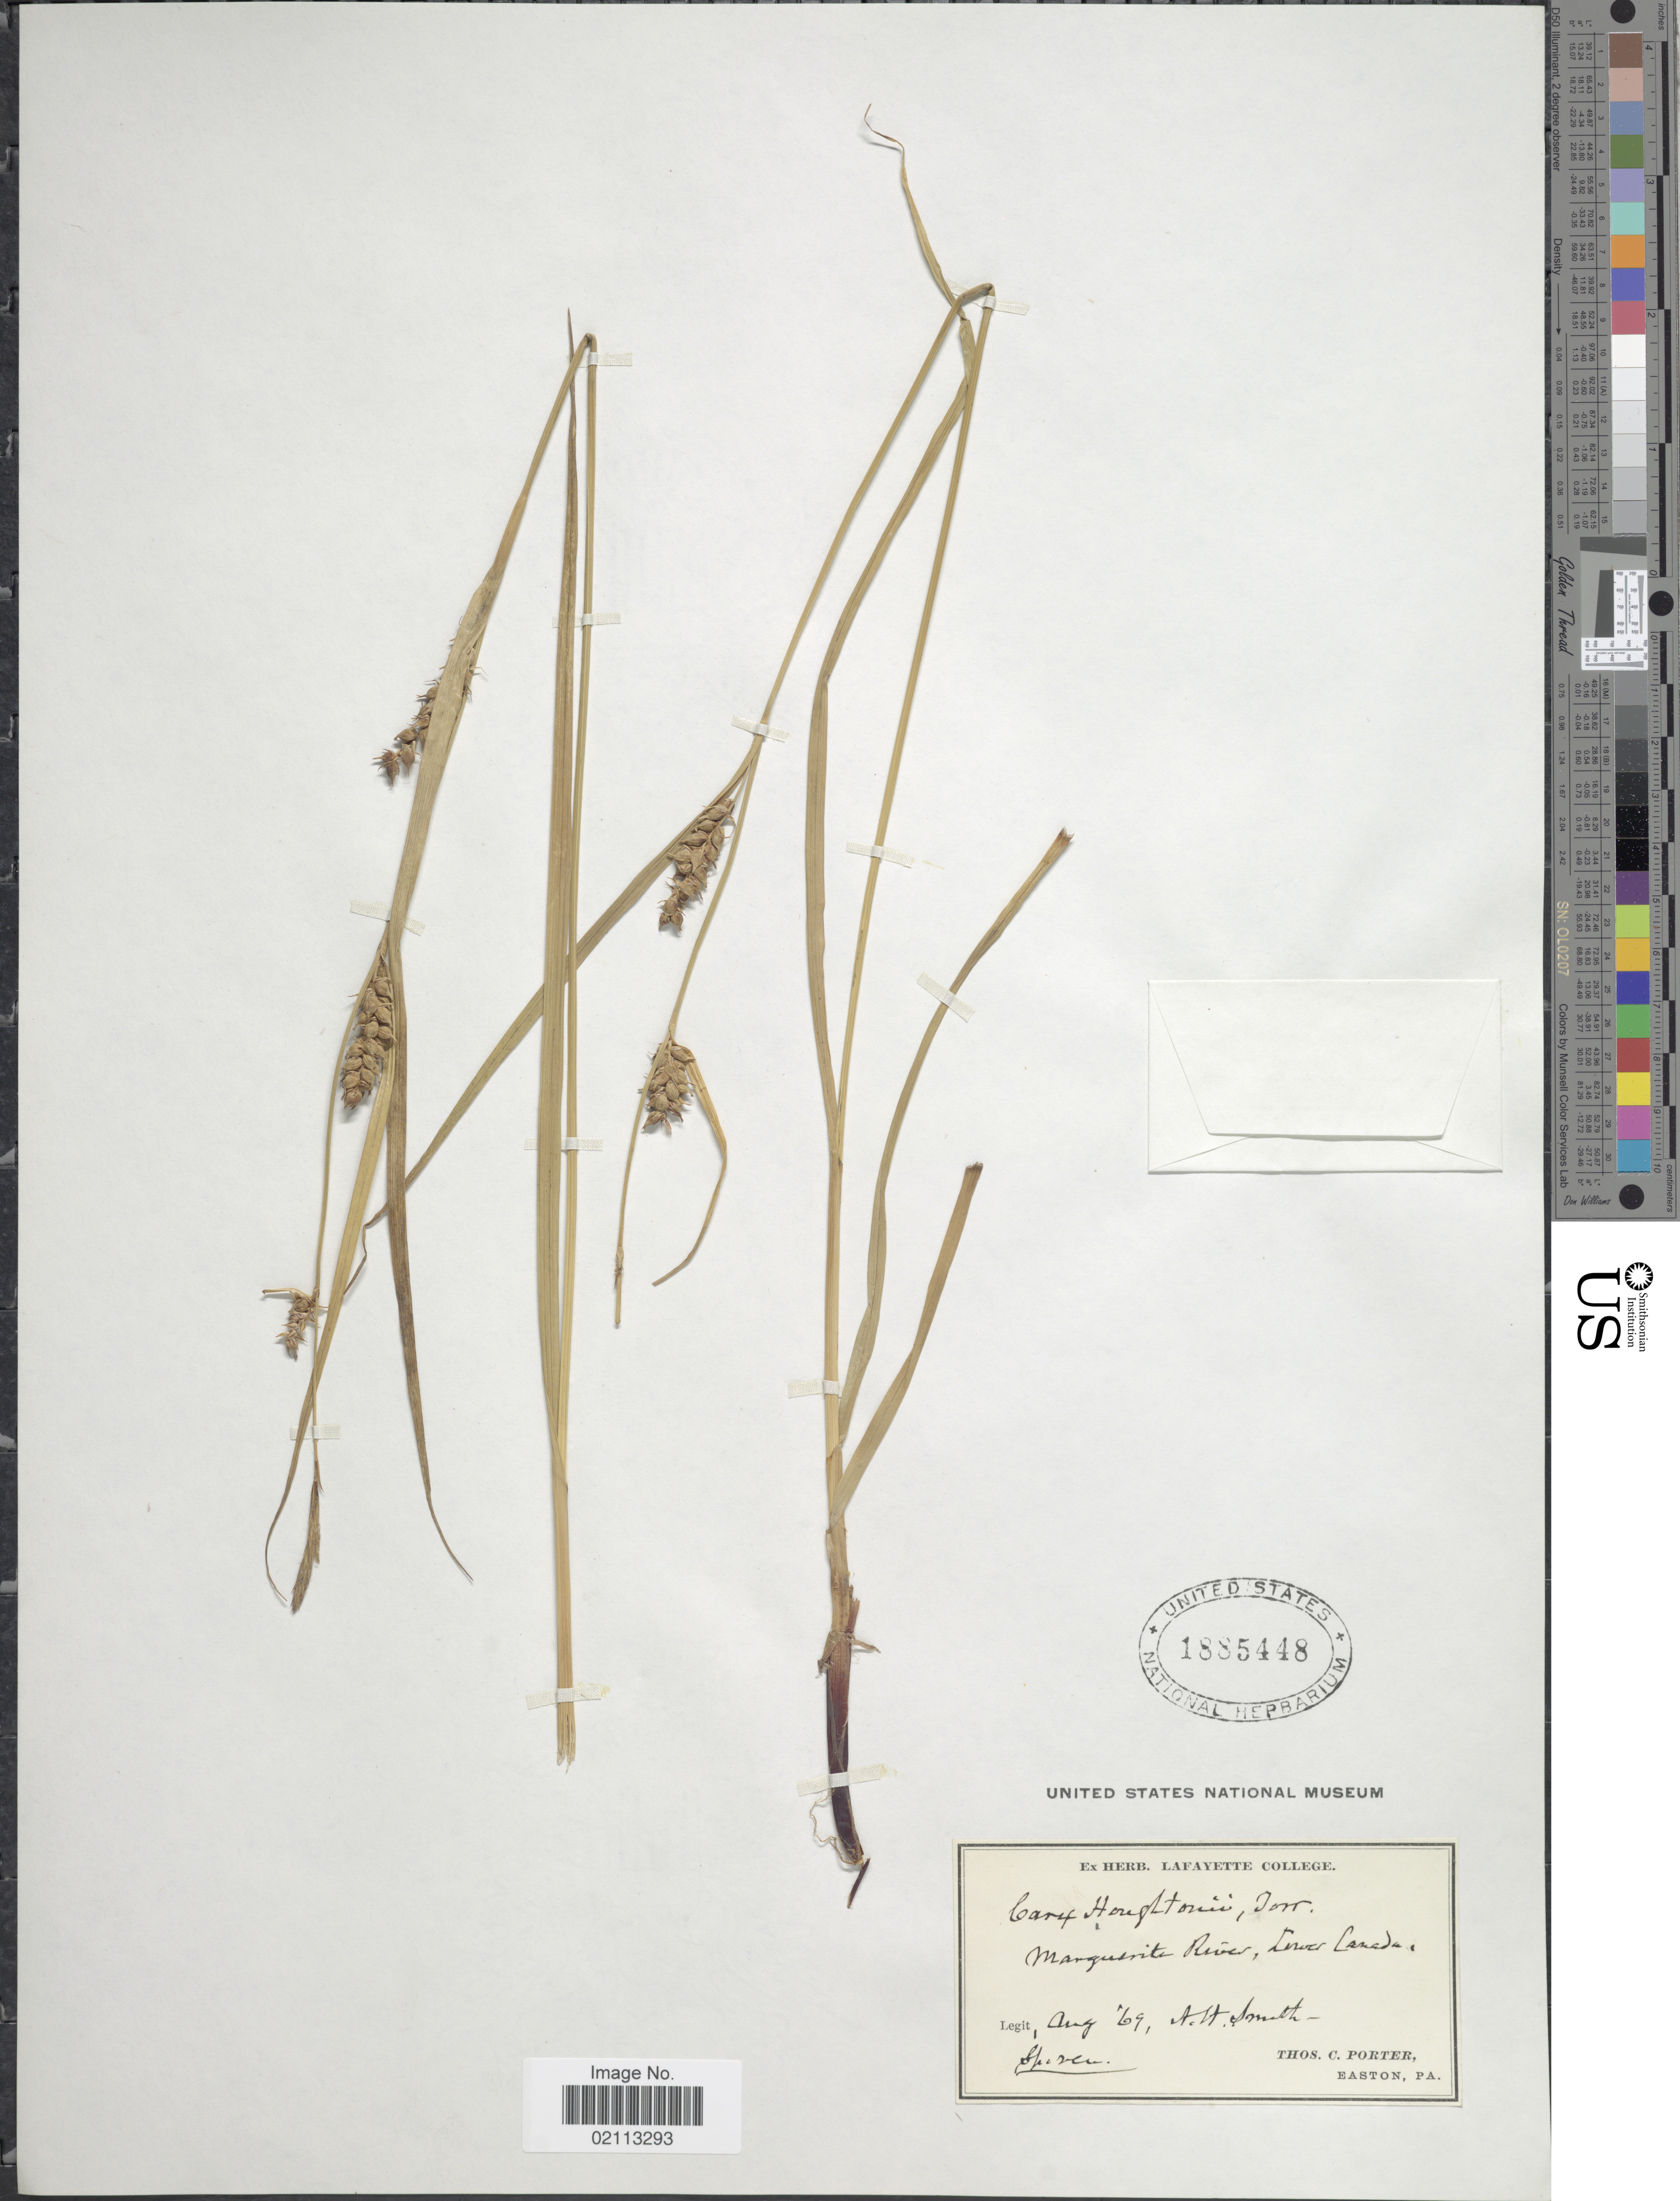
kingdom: Plantae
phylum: Tracheophyta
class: Liliopsida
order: Poales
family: Cyperaceae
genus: Carex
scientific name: Carex houghtoniana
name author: Torr. ex Dewey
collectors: A. H. Smith & T. Porter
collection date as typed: Transcribed d/m/y: /8/69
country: Canada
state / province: Quebec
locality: Marguerite River, Lower Canada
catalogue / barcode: US 1885448